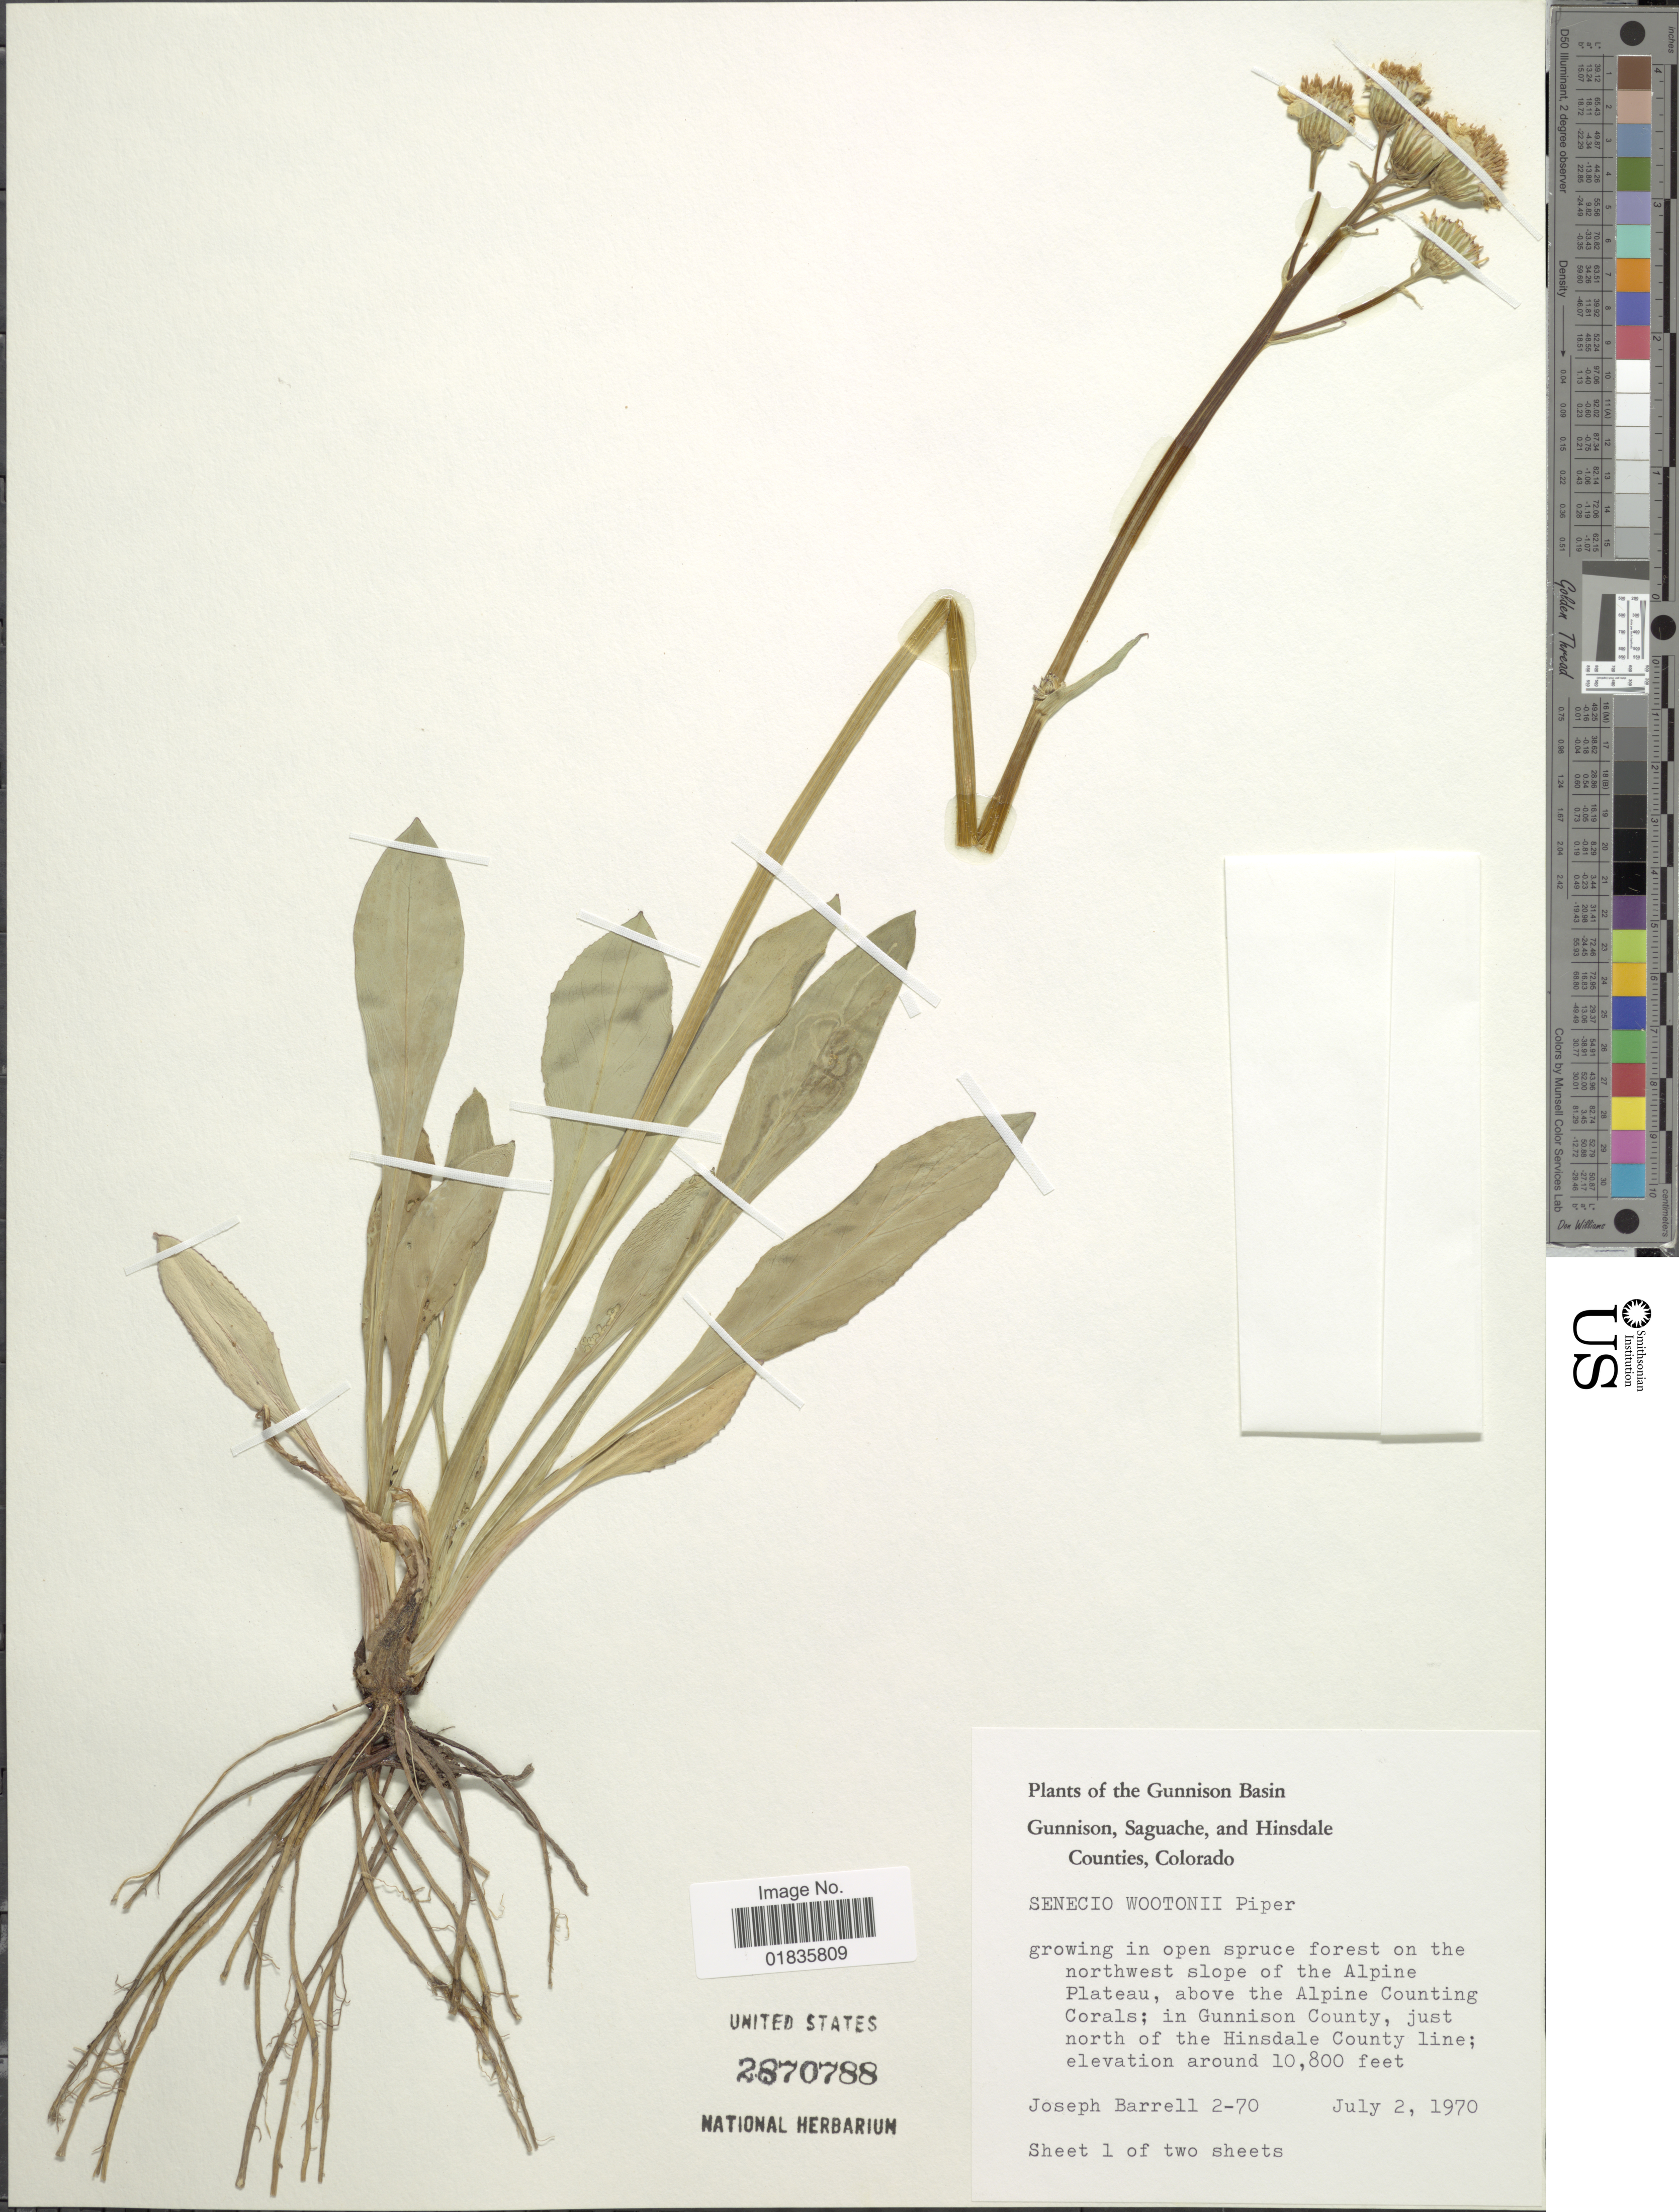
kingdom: Plantae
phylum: Tracheophyta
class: Magnoliopsida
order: Asterales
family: Asteraceae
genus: Senecio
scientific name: Senecio wootonii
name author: Greene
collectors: J. Barrell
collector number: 2-70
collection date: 1970-07-02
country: United States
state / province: Colorado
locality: Gunnison Basin, Gunnison, Saguache, and Hinsdale Counties, on the northwest slope of the Alpine Plateau, above the Alpine Counting Corals; in Gunnison County, just north of the Hinsdale County line.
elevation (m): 3292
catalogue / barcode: US 2870788